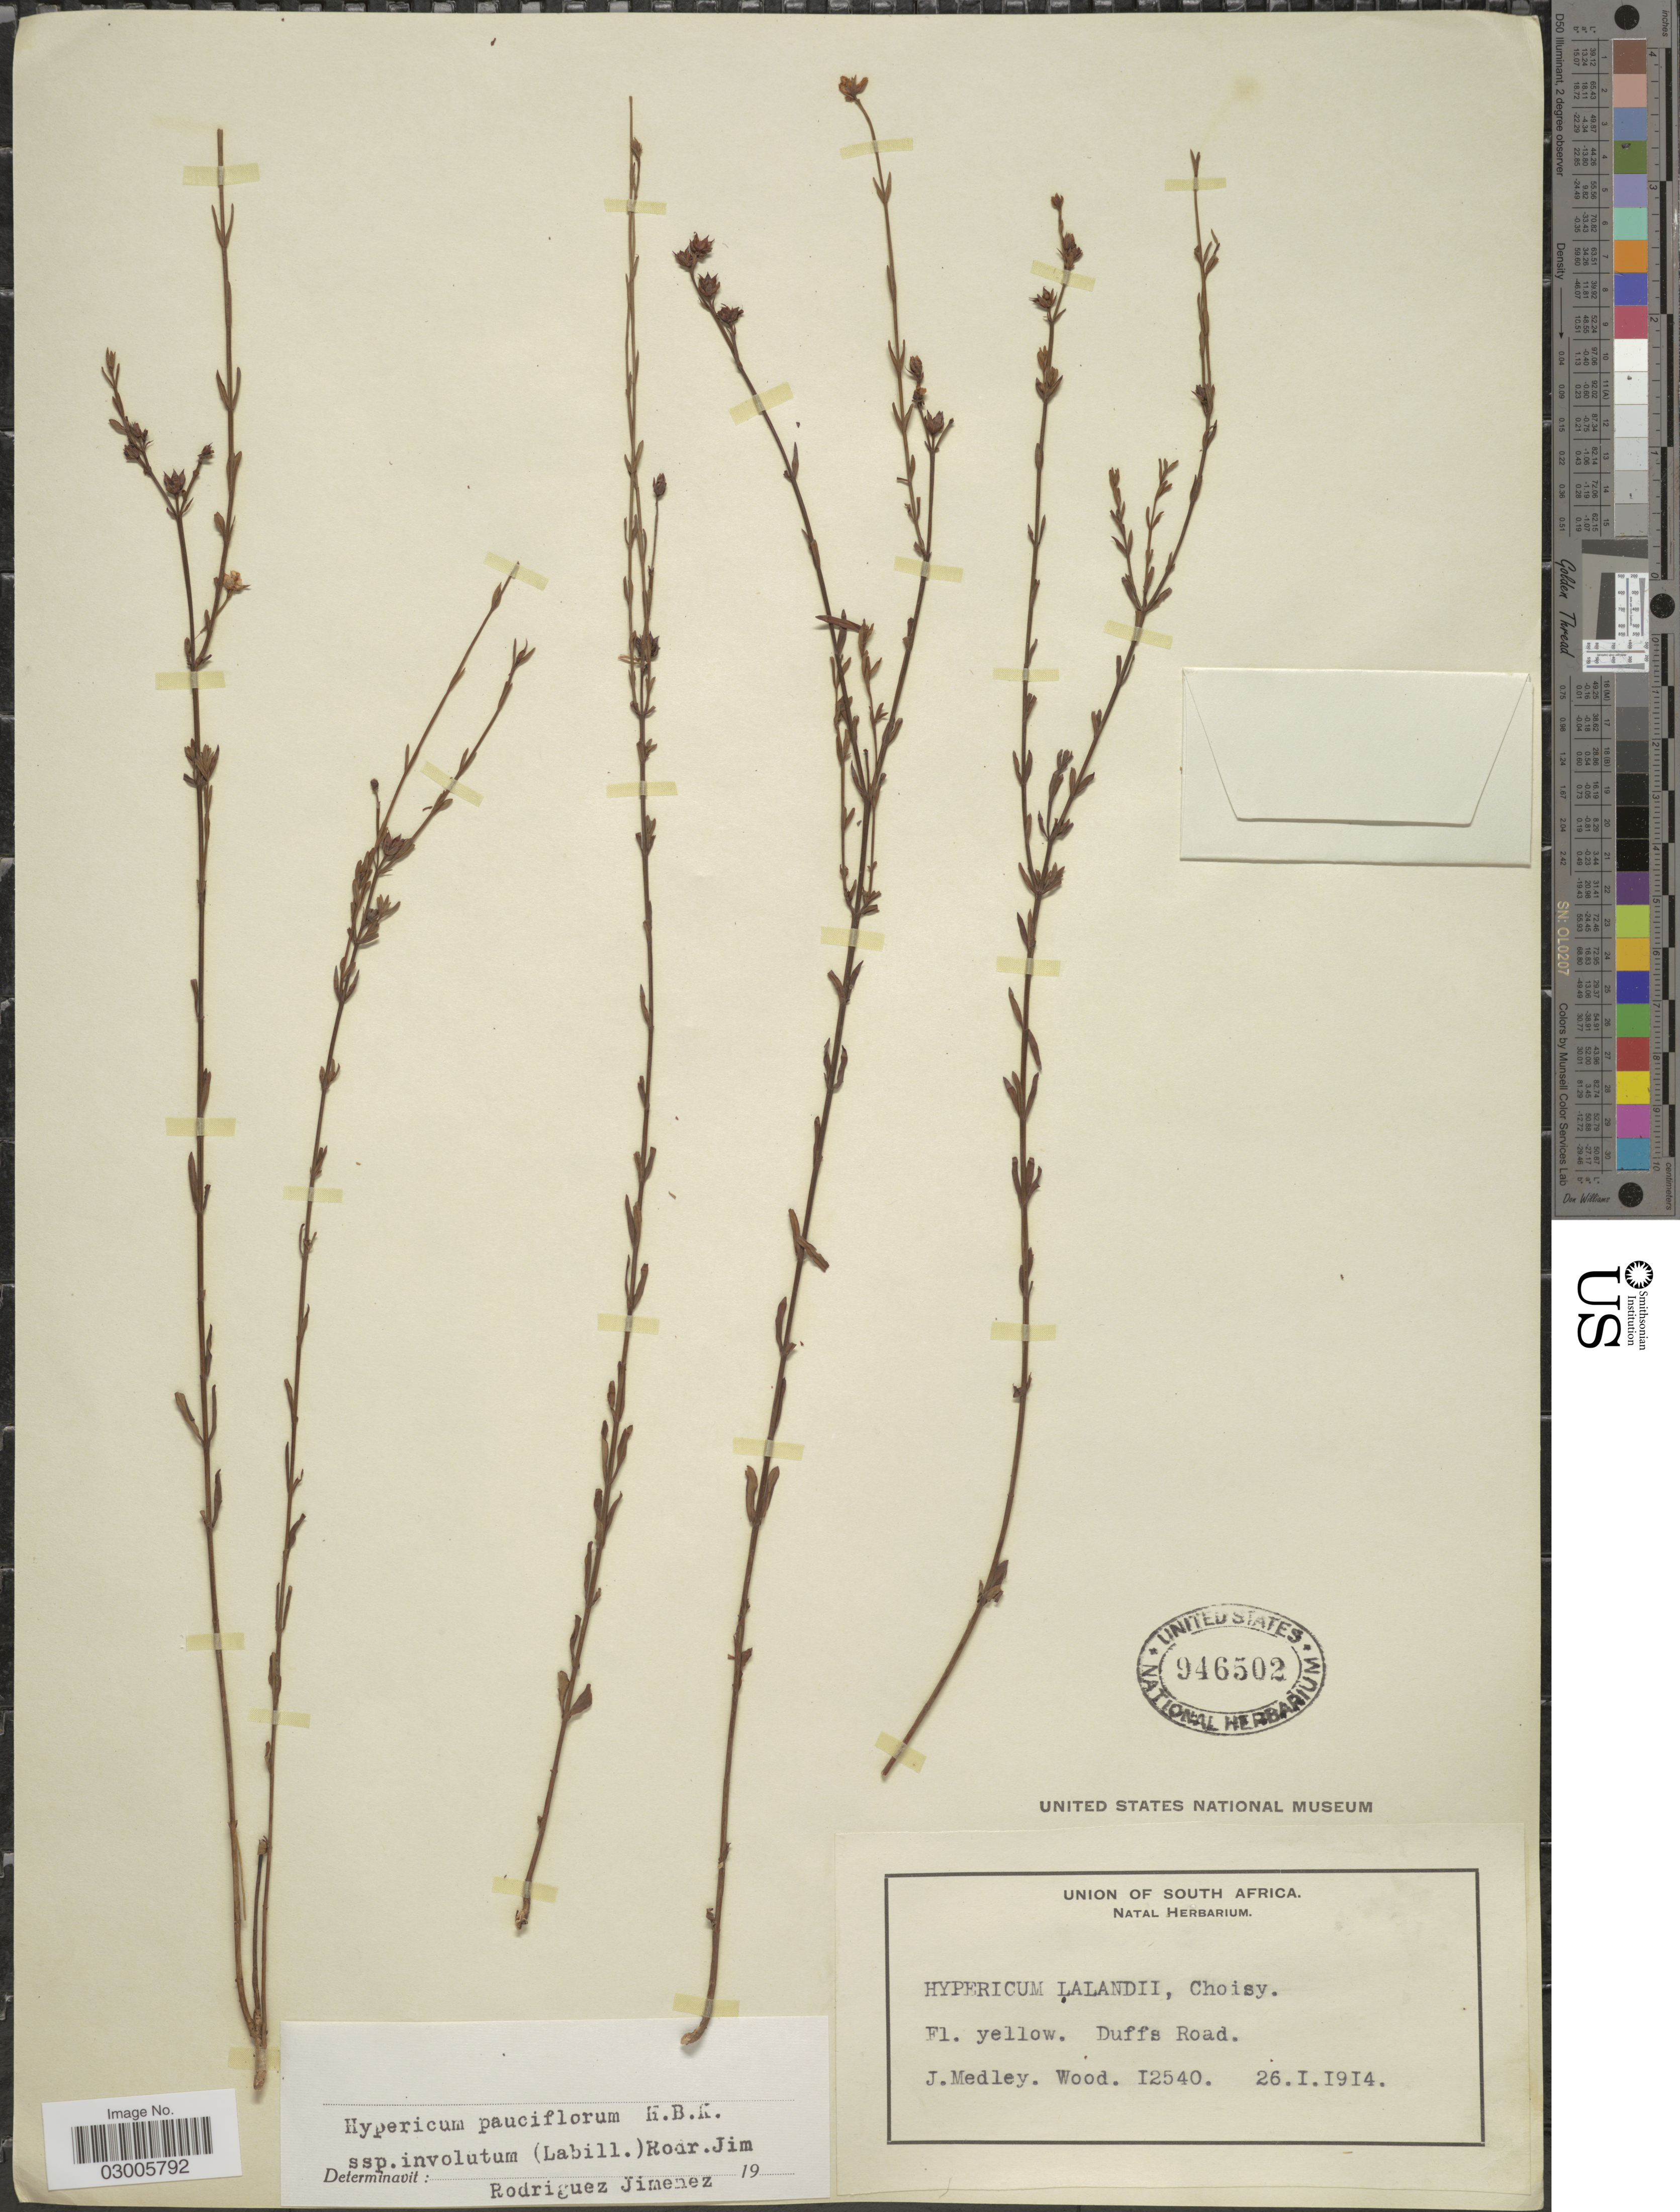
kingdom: Plantae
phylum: Tracheophyta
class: Magnoliopsida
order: Malpighiales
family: Hypericaceae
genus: Hypericum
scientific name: Hypericum pauciflorum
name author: Kunth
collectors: J. Medley Wood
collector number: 12540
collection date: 1914-01-26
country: South Africa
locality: Duffs Road.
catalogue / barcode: US 946502